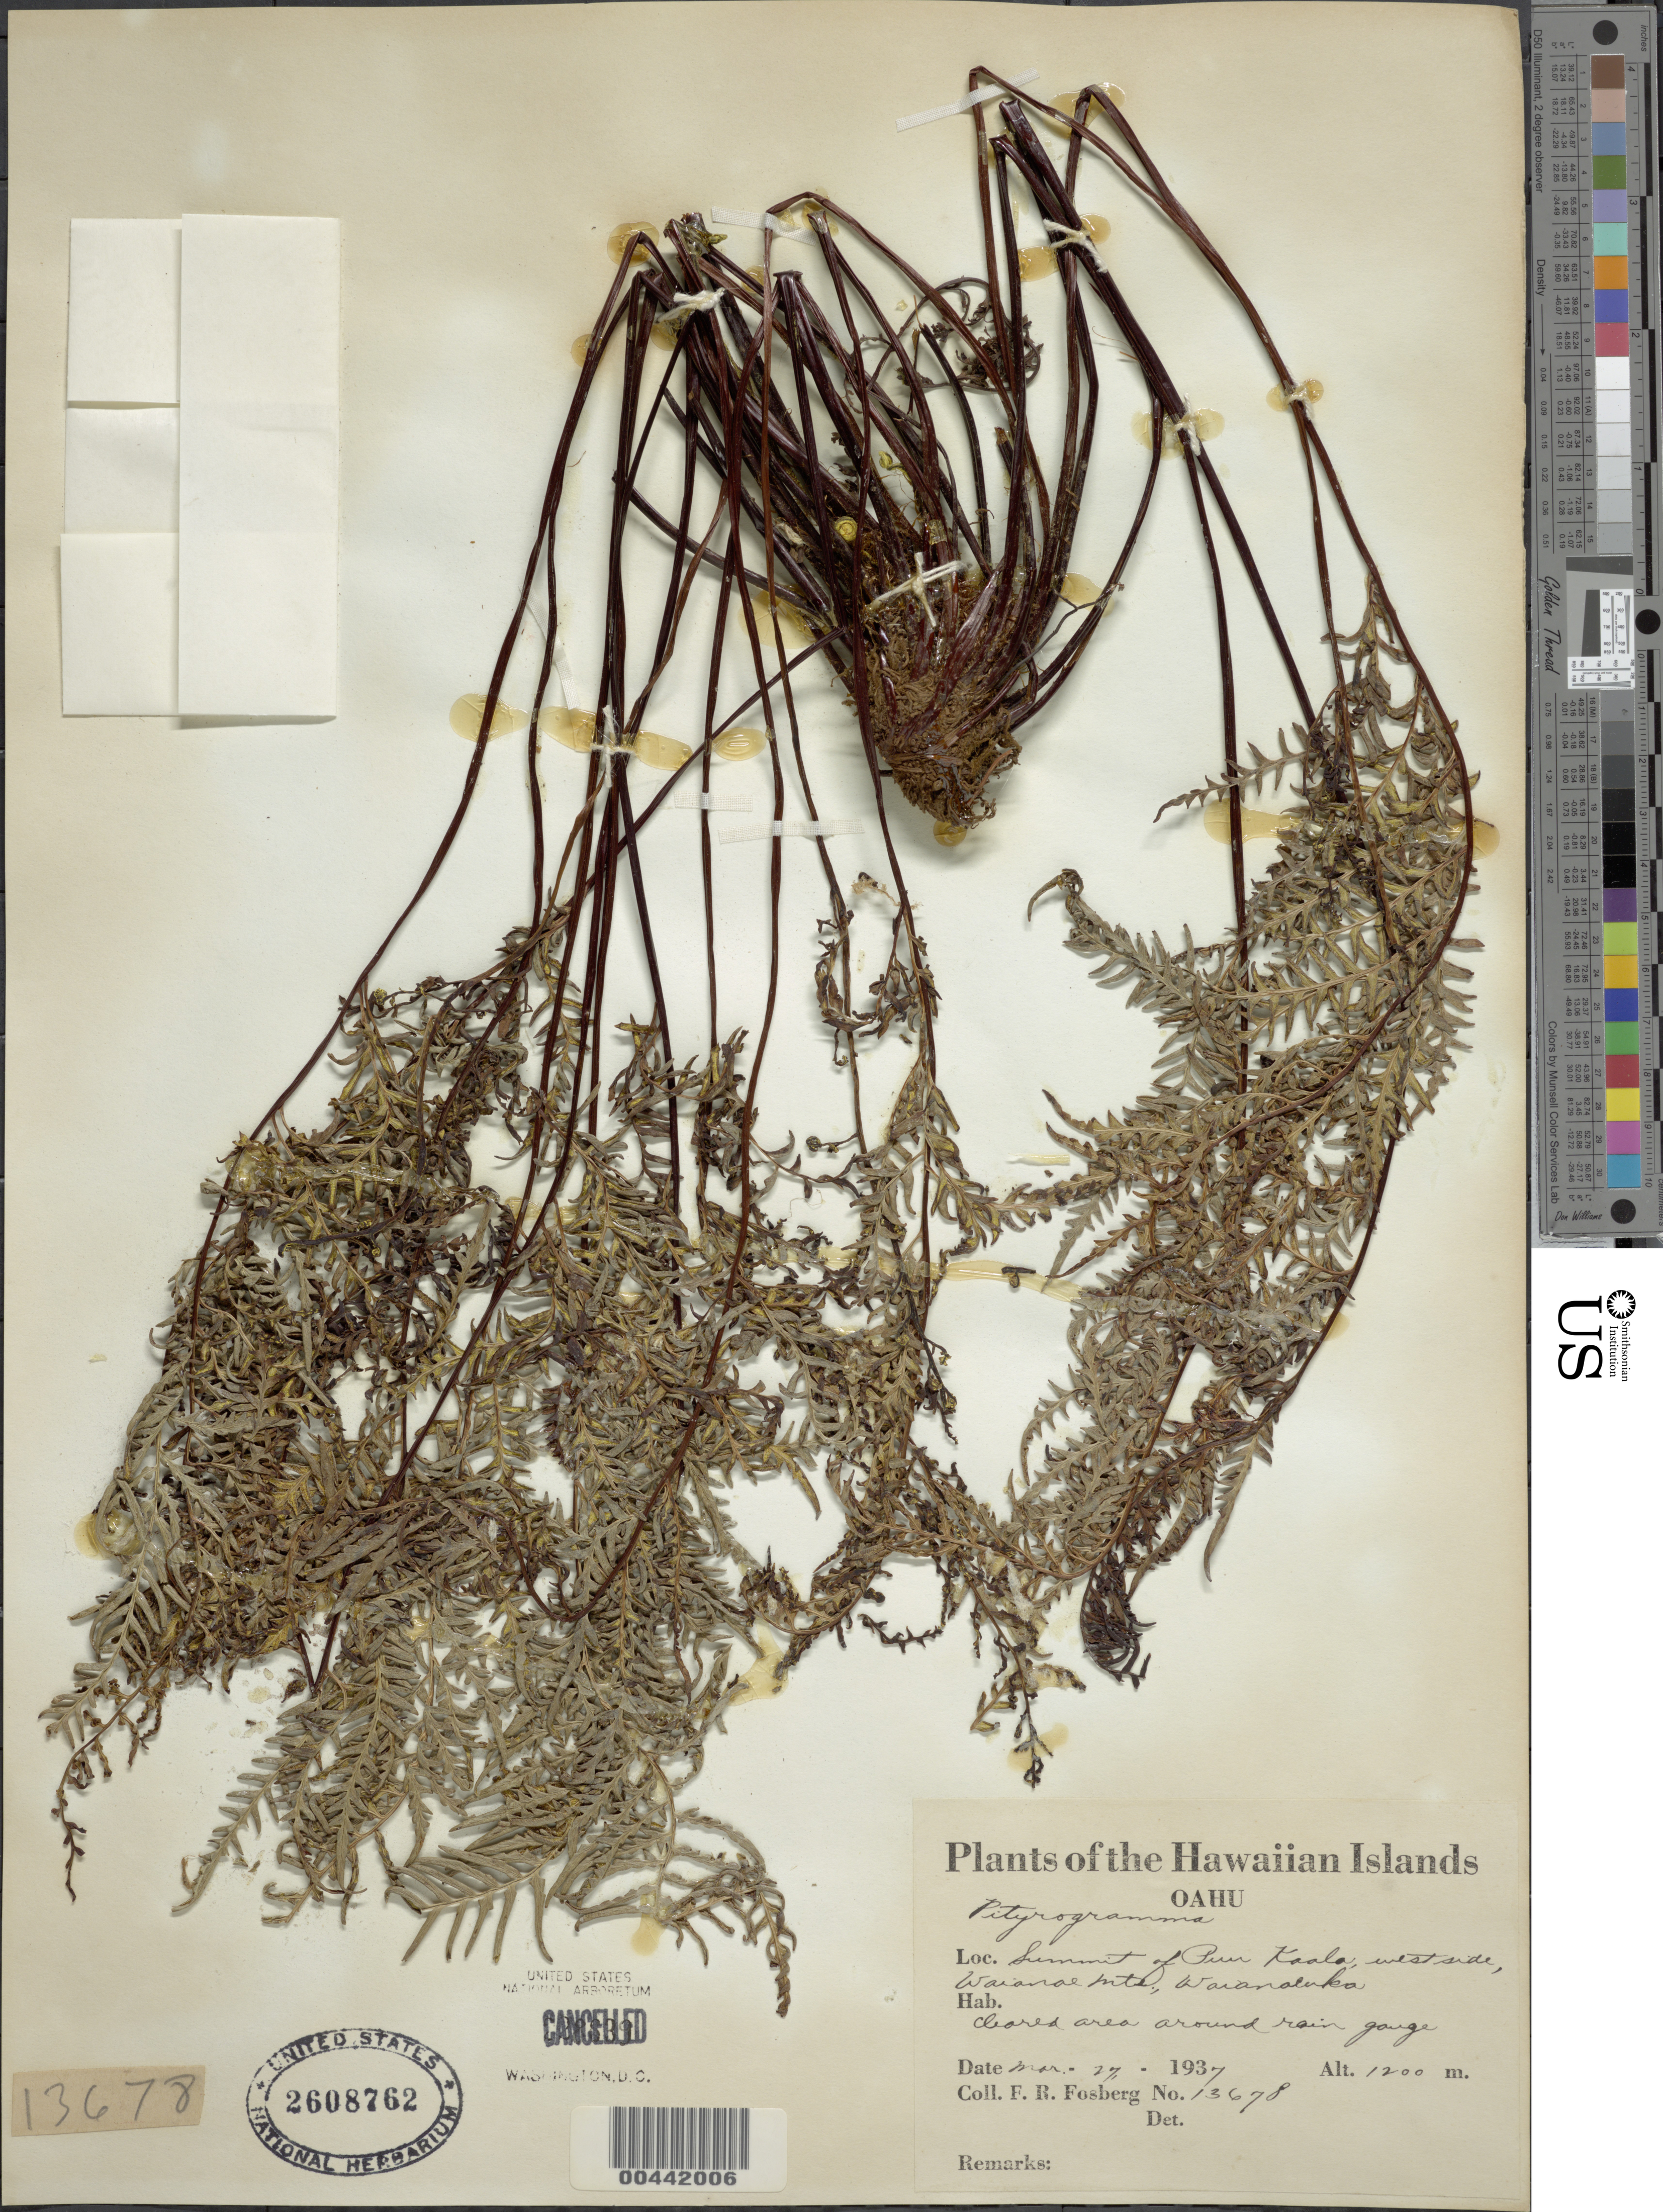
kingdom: Plantae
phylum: Tracheophyta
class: Polypodiopsida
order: Polypodiales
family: Pteridaceae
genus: Pityrogramma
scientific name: Pityrogramma austroamericana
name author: Domin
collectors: F. R. Fosberg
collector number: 13678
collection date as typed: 27 Mar 1937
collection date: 1937-03-27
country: United States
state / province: Hawaii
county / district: Honolulu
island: Oahu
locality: Summit of Puu Kaala, W side, Waianae Mts., Waianaeuka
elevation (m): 1200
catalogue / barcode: US 2608762